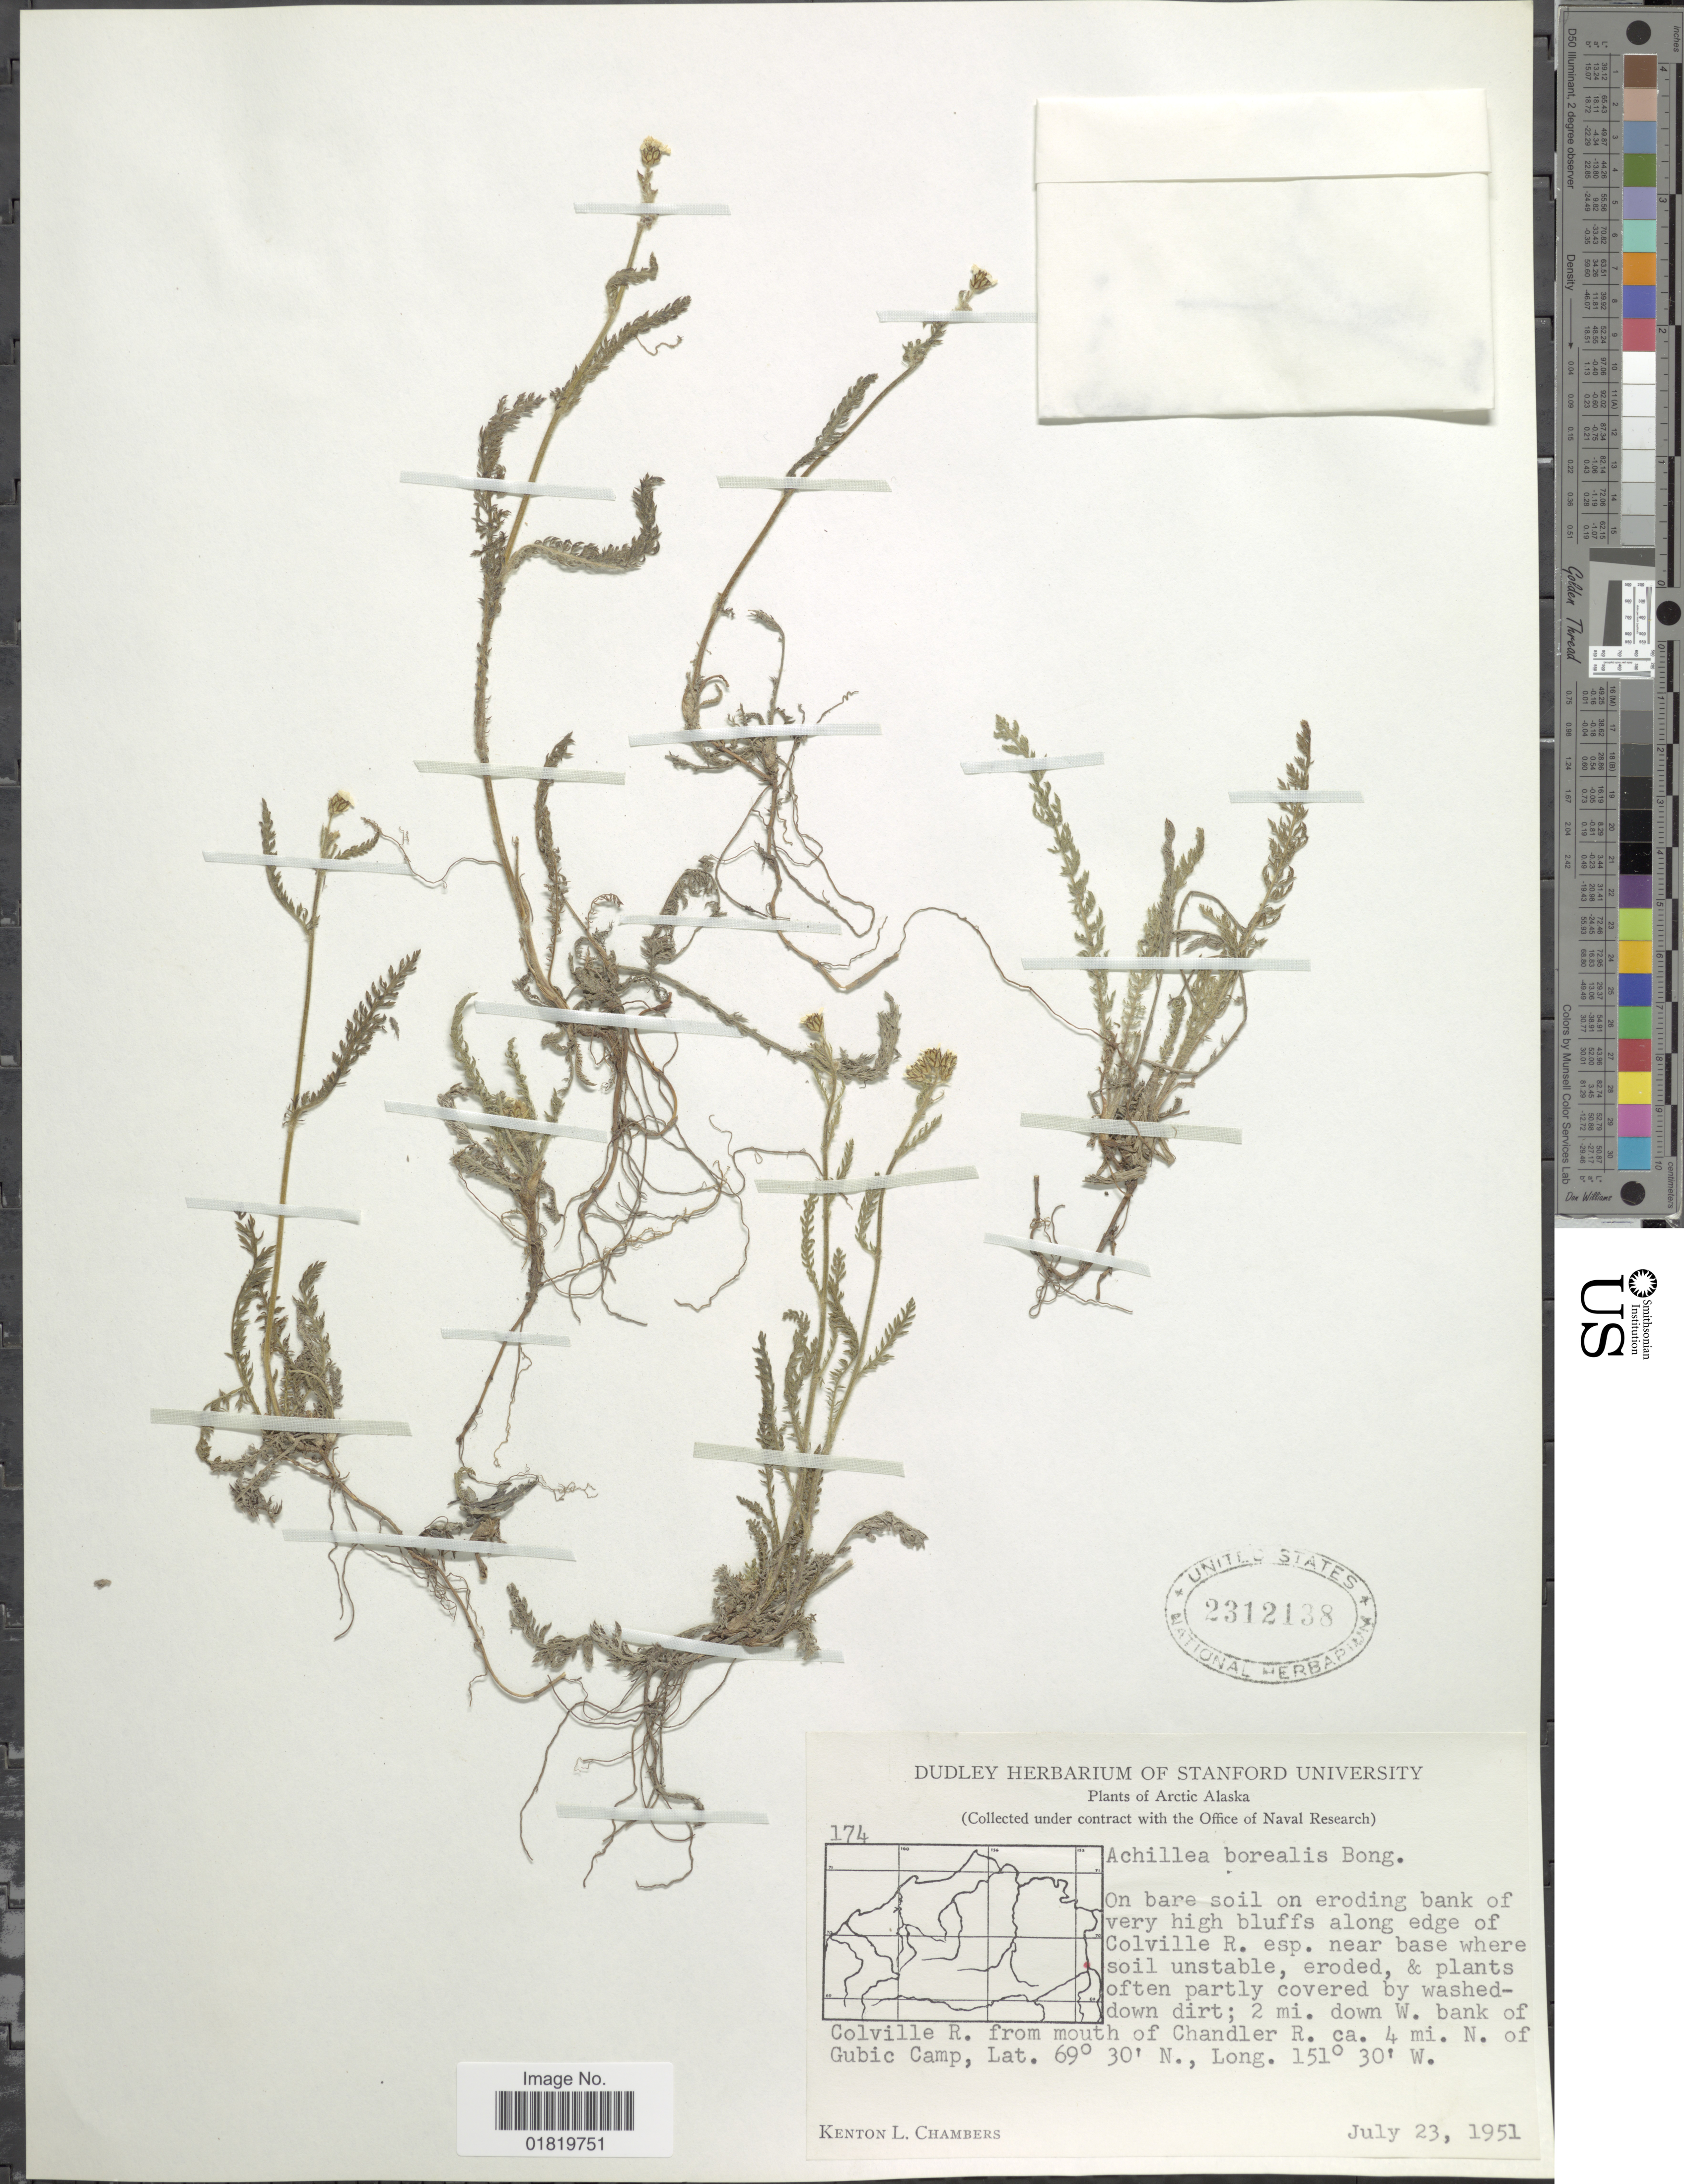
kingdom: Plantae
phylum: Tracheophyta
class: Magnoliopsida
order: Asterales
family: Asteraceae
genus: Achillea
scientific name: Achillea borealis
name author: Bong.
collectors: K. L. Chambers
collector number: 174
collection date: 1951-07-23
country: United States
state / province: Alaska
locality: Arctic Alaska, 2 mi. down W. bank of Colville R. from mouth of Chandler R., ca 4 mi. N. of Gubic Camp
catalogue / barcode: US 2312138